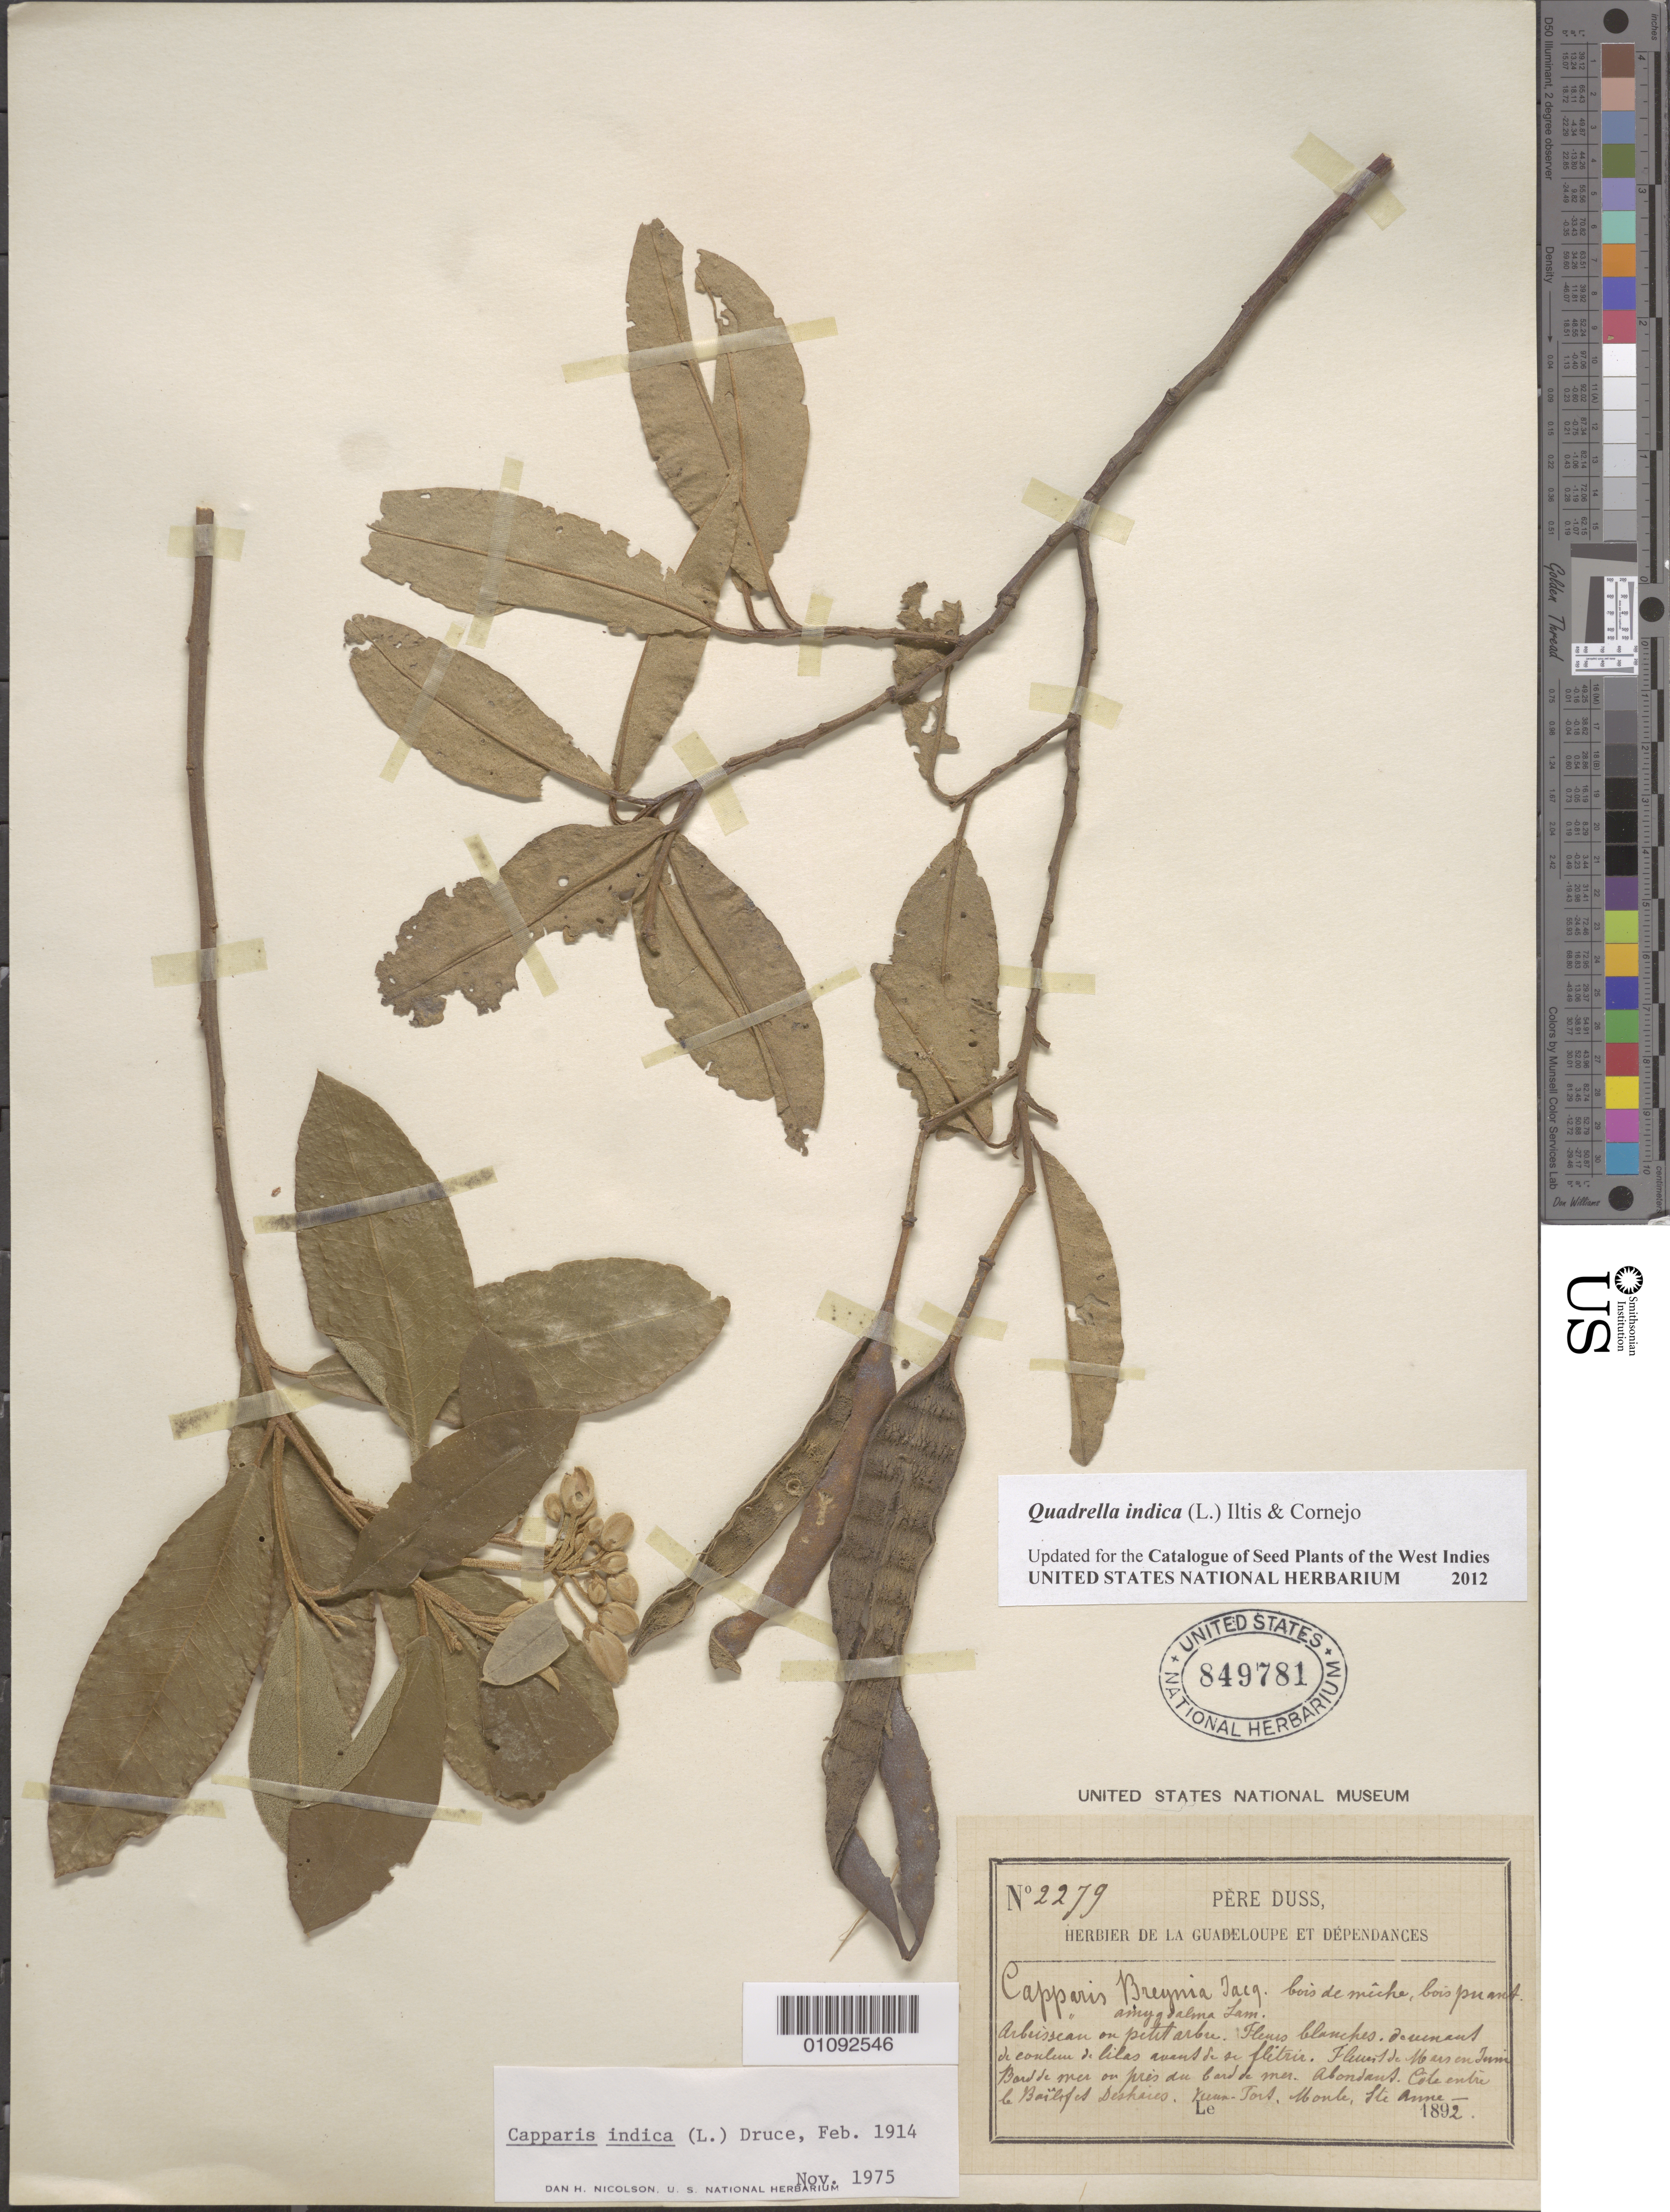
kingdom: Plantae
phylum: Tracheophyta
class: Magnoliopsida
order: Brassicales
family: Capparaceae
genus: Quadrella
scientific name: Quadrella indica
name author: (L.) Iltis & Cornejo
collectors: Père Duss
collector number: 2279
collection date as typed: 1892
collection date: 1892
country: Guadeloupe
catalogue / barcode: US 849781